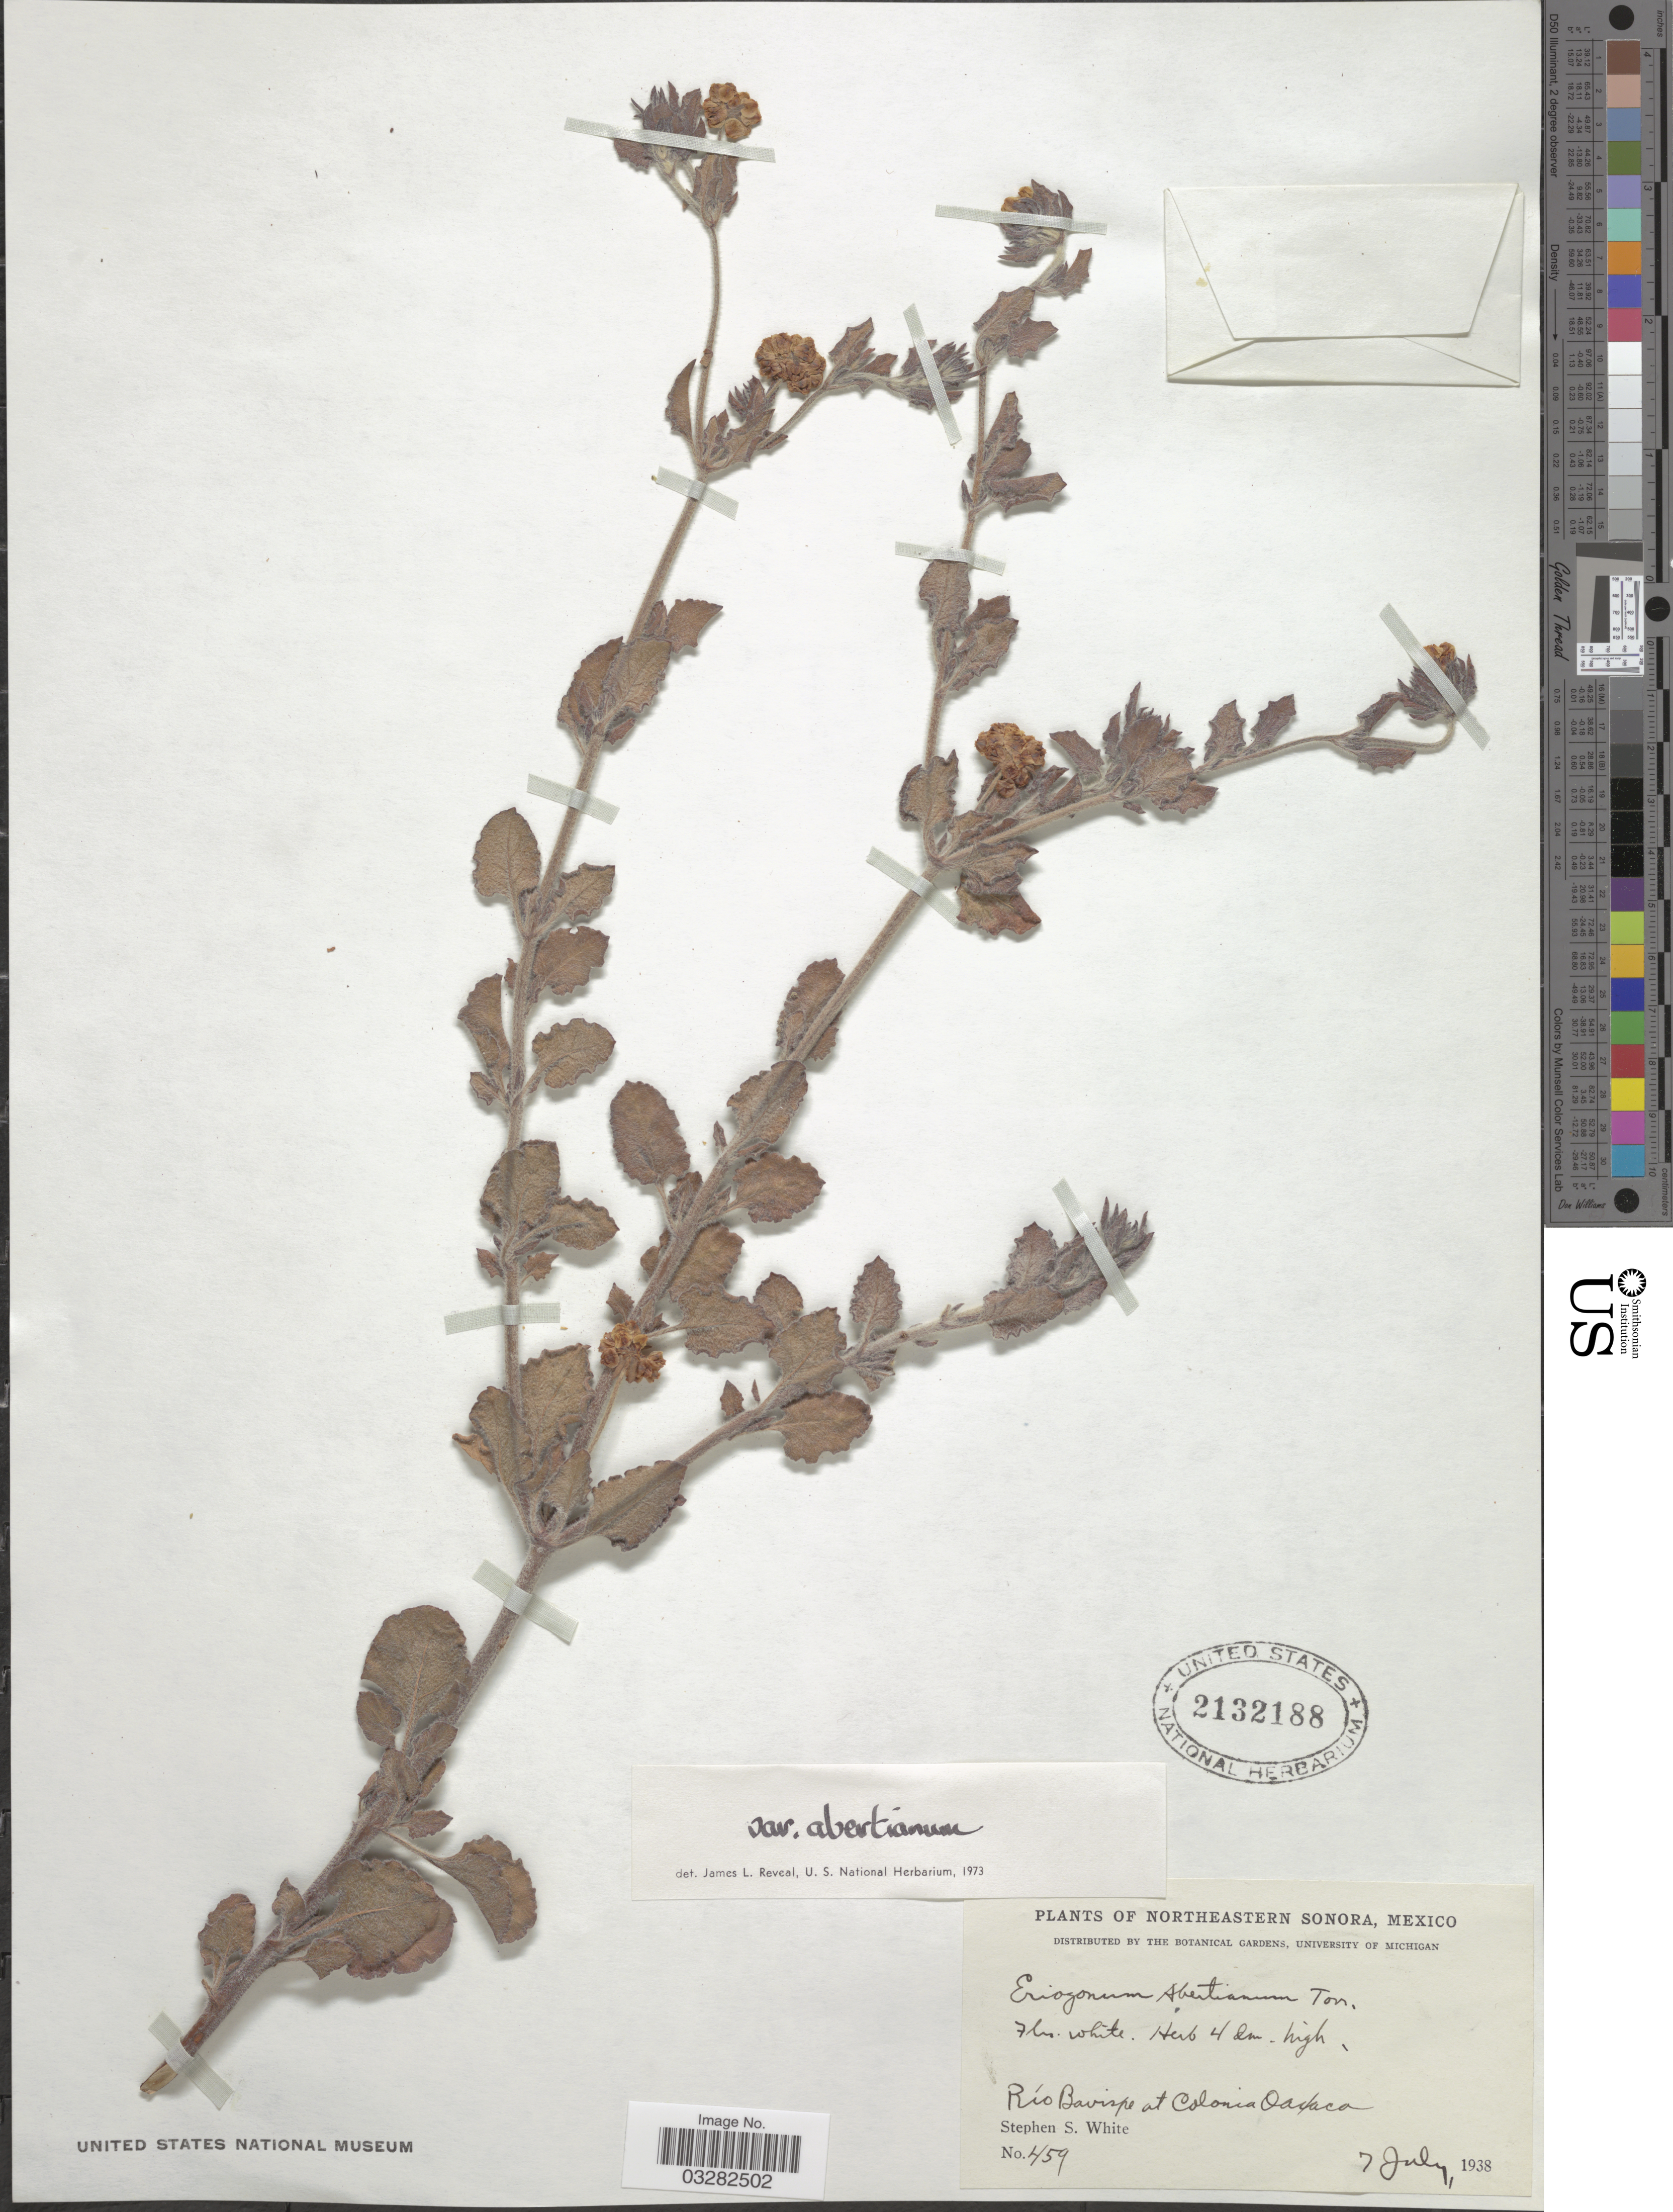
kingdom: Plantae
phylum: Tracheophyta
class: Magnoliopsida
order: Caryophyllales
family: Polygonaceae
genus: Eriogonum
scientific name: Eriogonum abertianum var. abertianum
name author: Torr.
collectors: S. S. White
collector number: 459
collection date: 1938-07-07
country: Mexico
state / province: Sonora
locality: Northeastern Sonora. Río Bavispe at Colonia Oaxaca.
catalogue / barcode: US 2132188